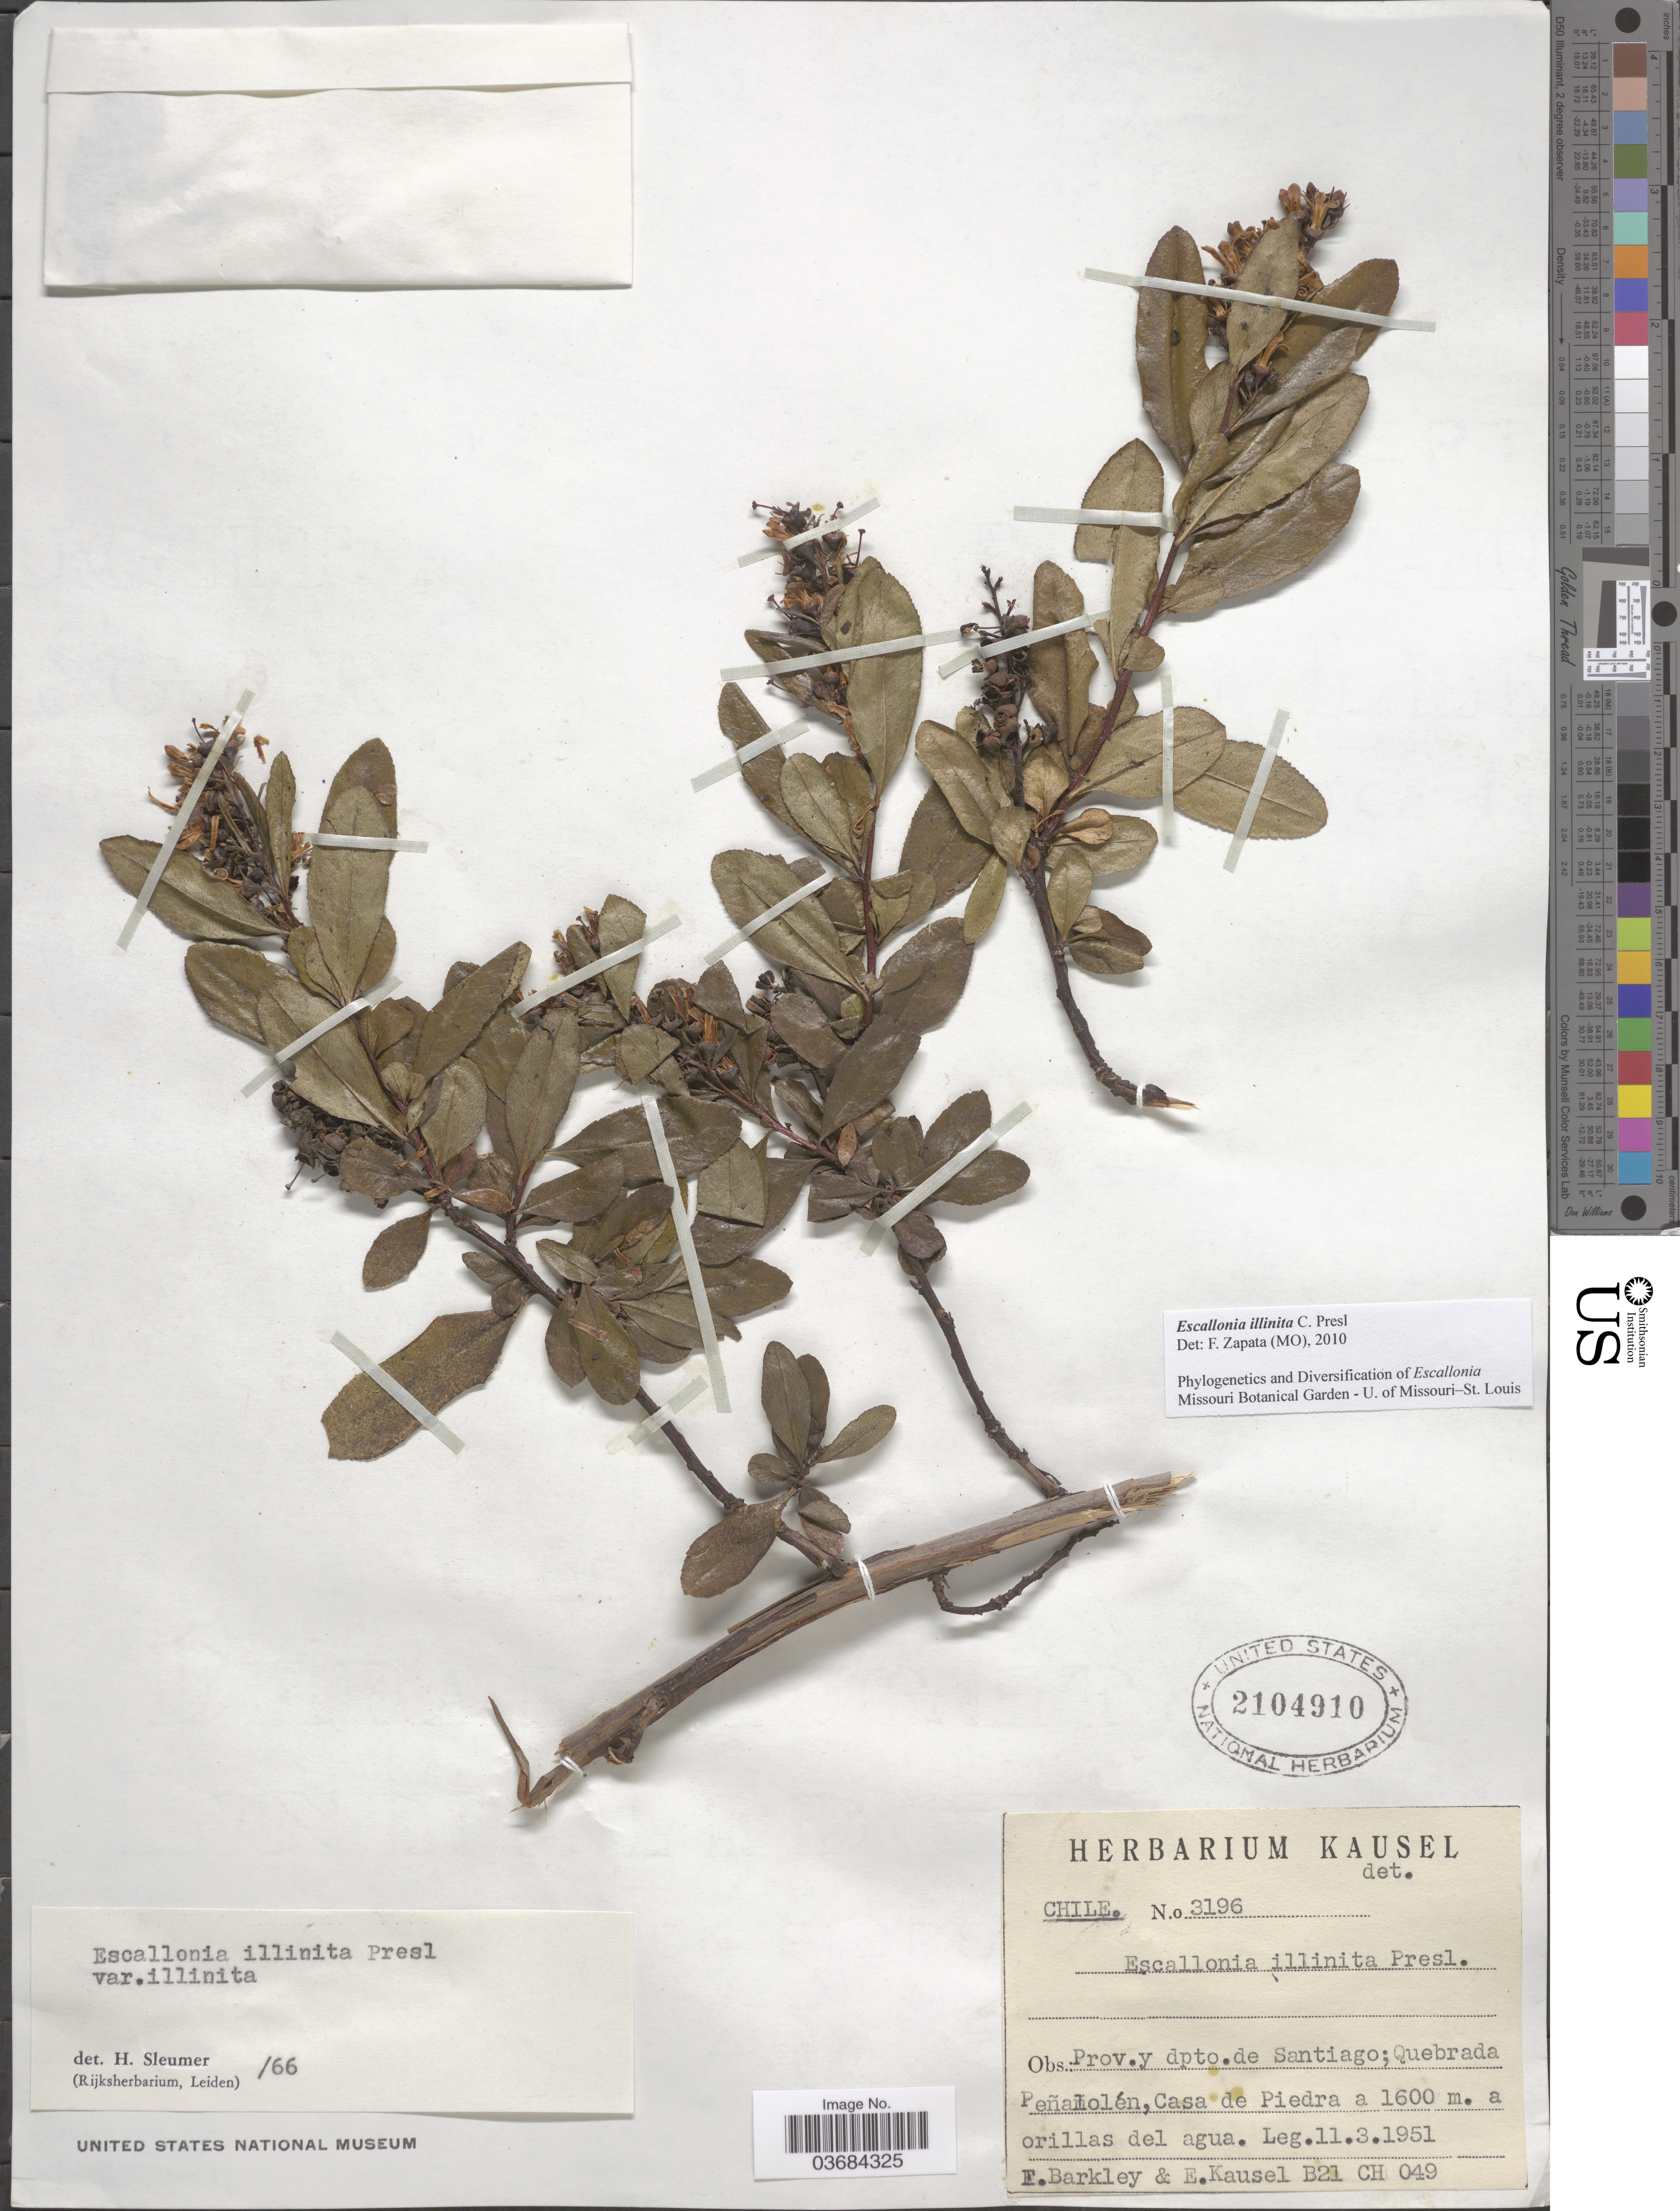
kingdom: Plantae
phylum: Tracheophyta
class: Magnoliopsida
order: Escalloniales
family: Escalloniaceae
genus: Escallonia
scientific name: Escallonia illinita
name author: C. Presl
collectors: F. Barkley & E. Kausel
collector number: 3196?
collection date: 1951-03-11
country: Chile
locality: Prov. y dpto. de Santiago; Quebrada Peñalolén, Casa de Piedra a orillas del agua.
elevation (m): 1600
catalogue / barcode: US 2104910